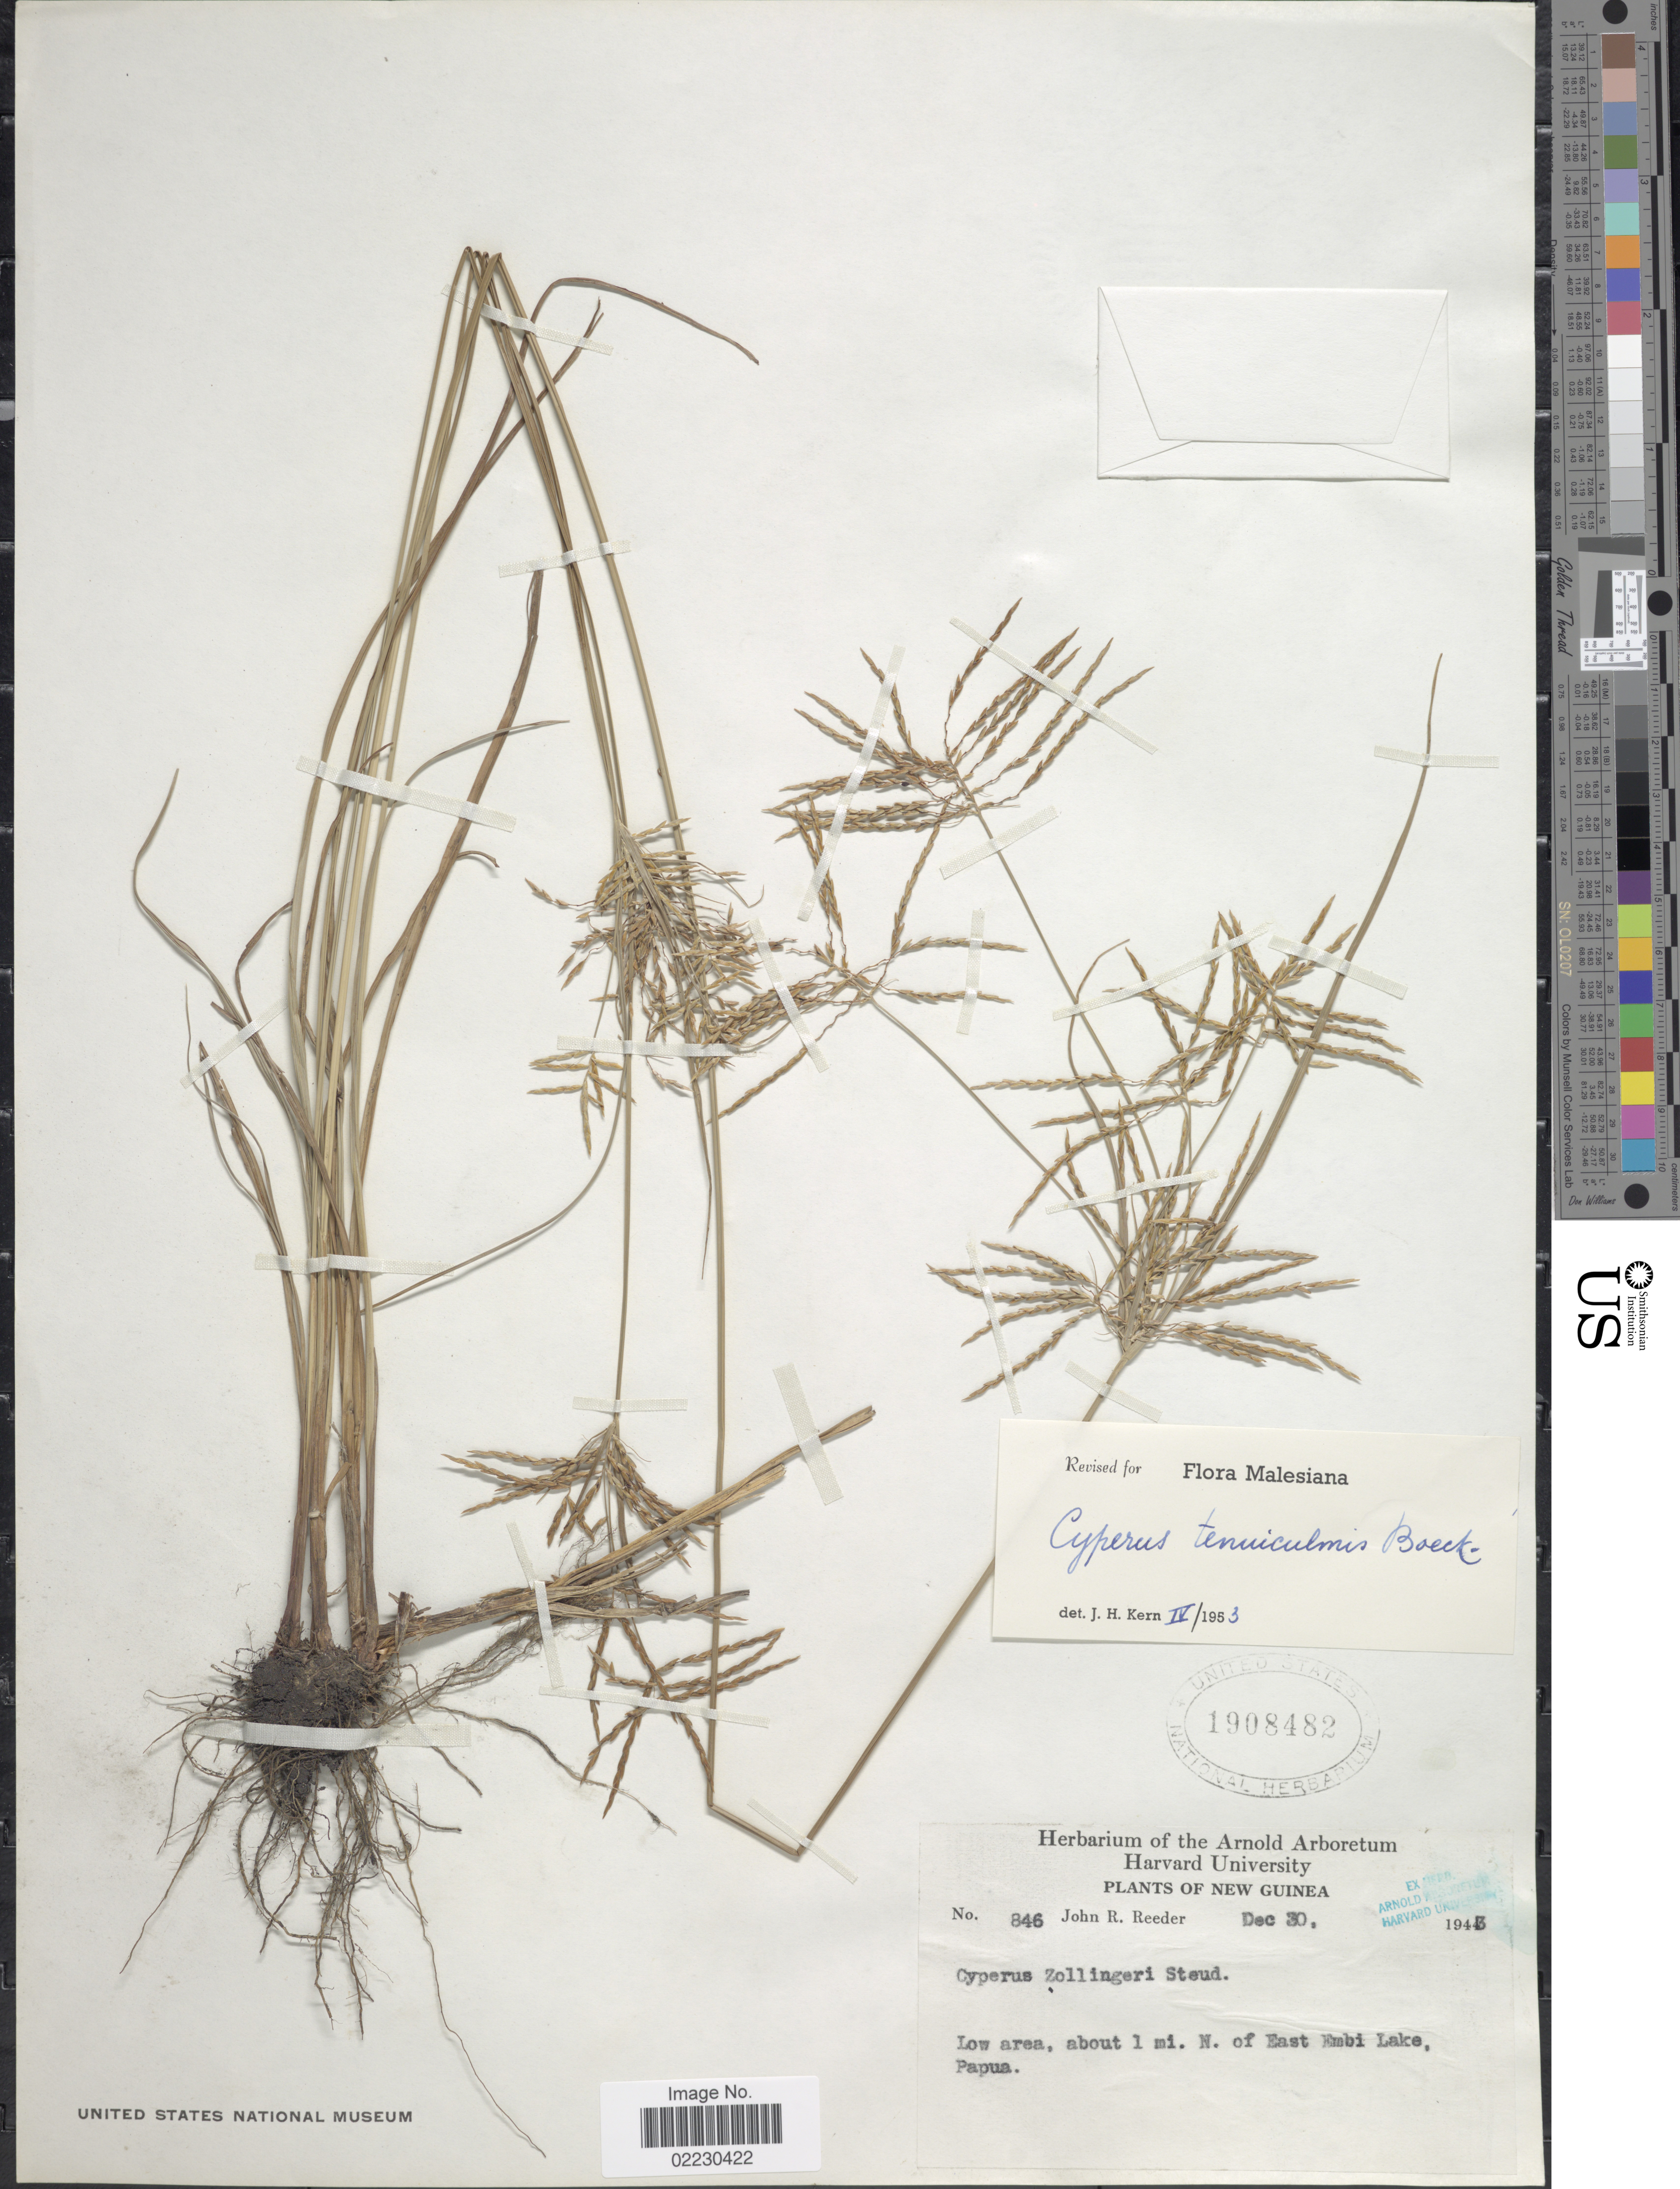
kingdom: Plantae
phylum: Tracheophyta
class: Liliopsida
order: Poales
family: Cyperaceae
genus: Cyperus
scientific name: Cyperus tenuiculmis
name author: Boeckeler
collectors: J. R. Reeder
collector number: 846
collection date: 1943-12-30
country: Papua New Guinea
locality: About 1 mi. N. of East Embi Lake, New Guinea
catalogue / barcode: US 1908482